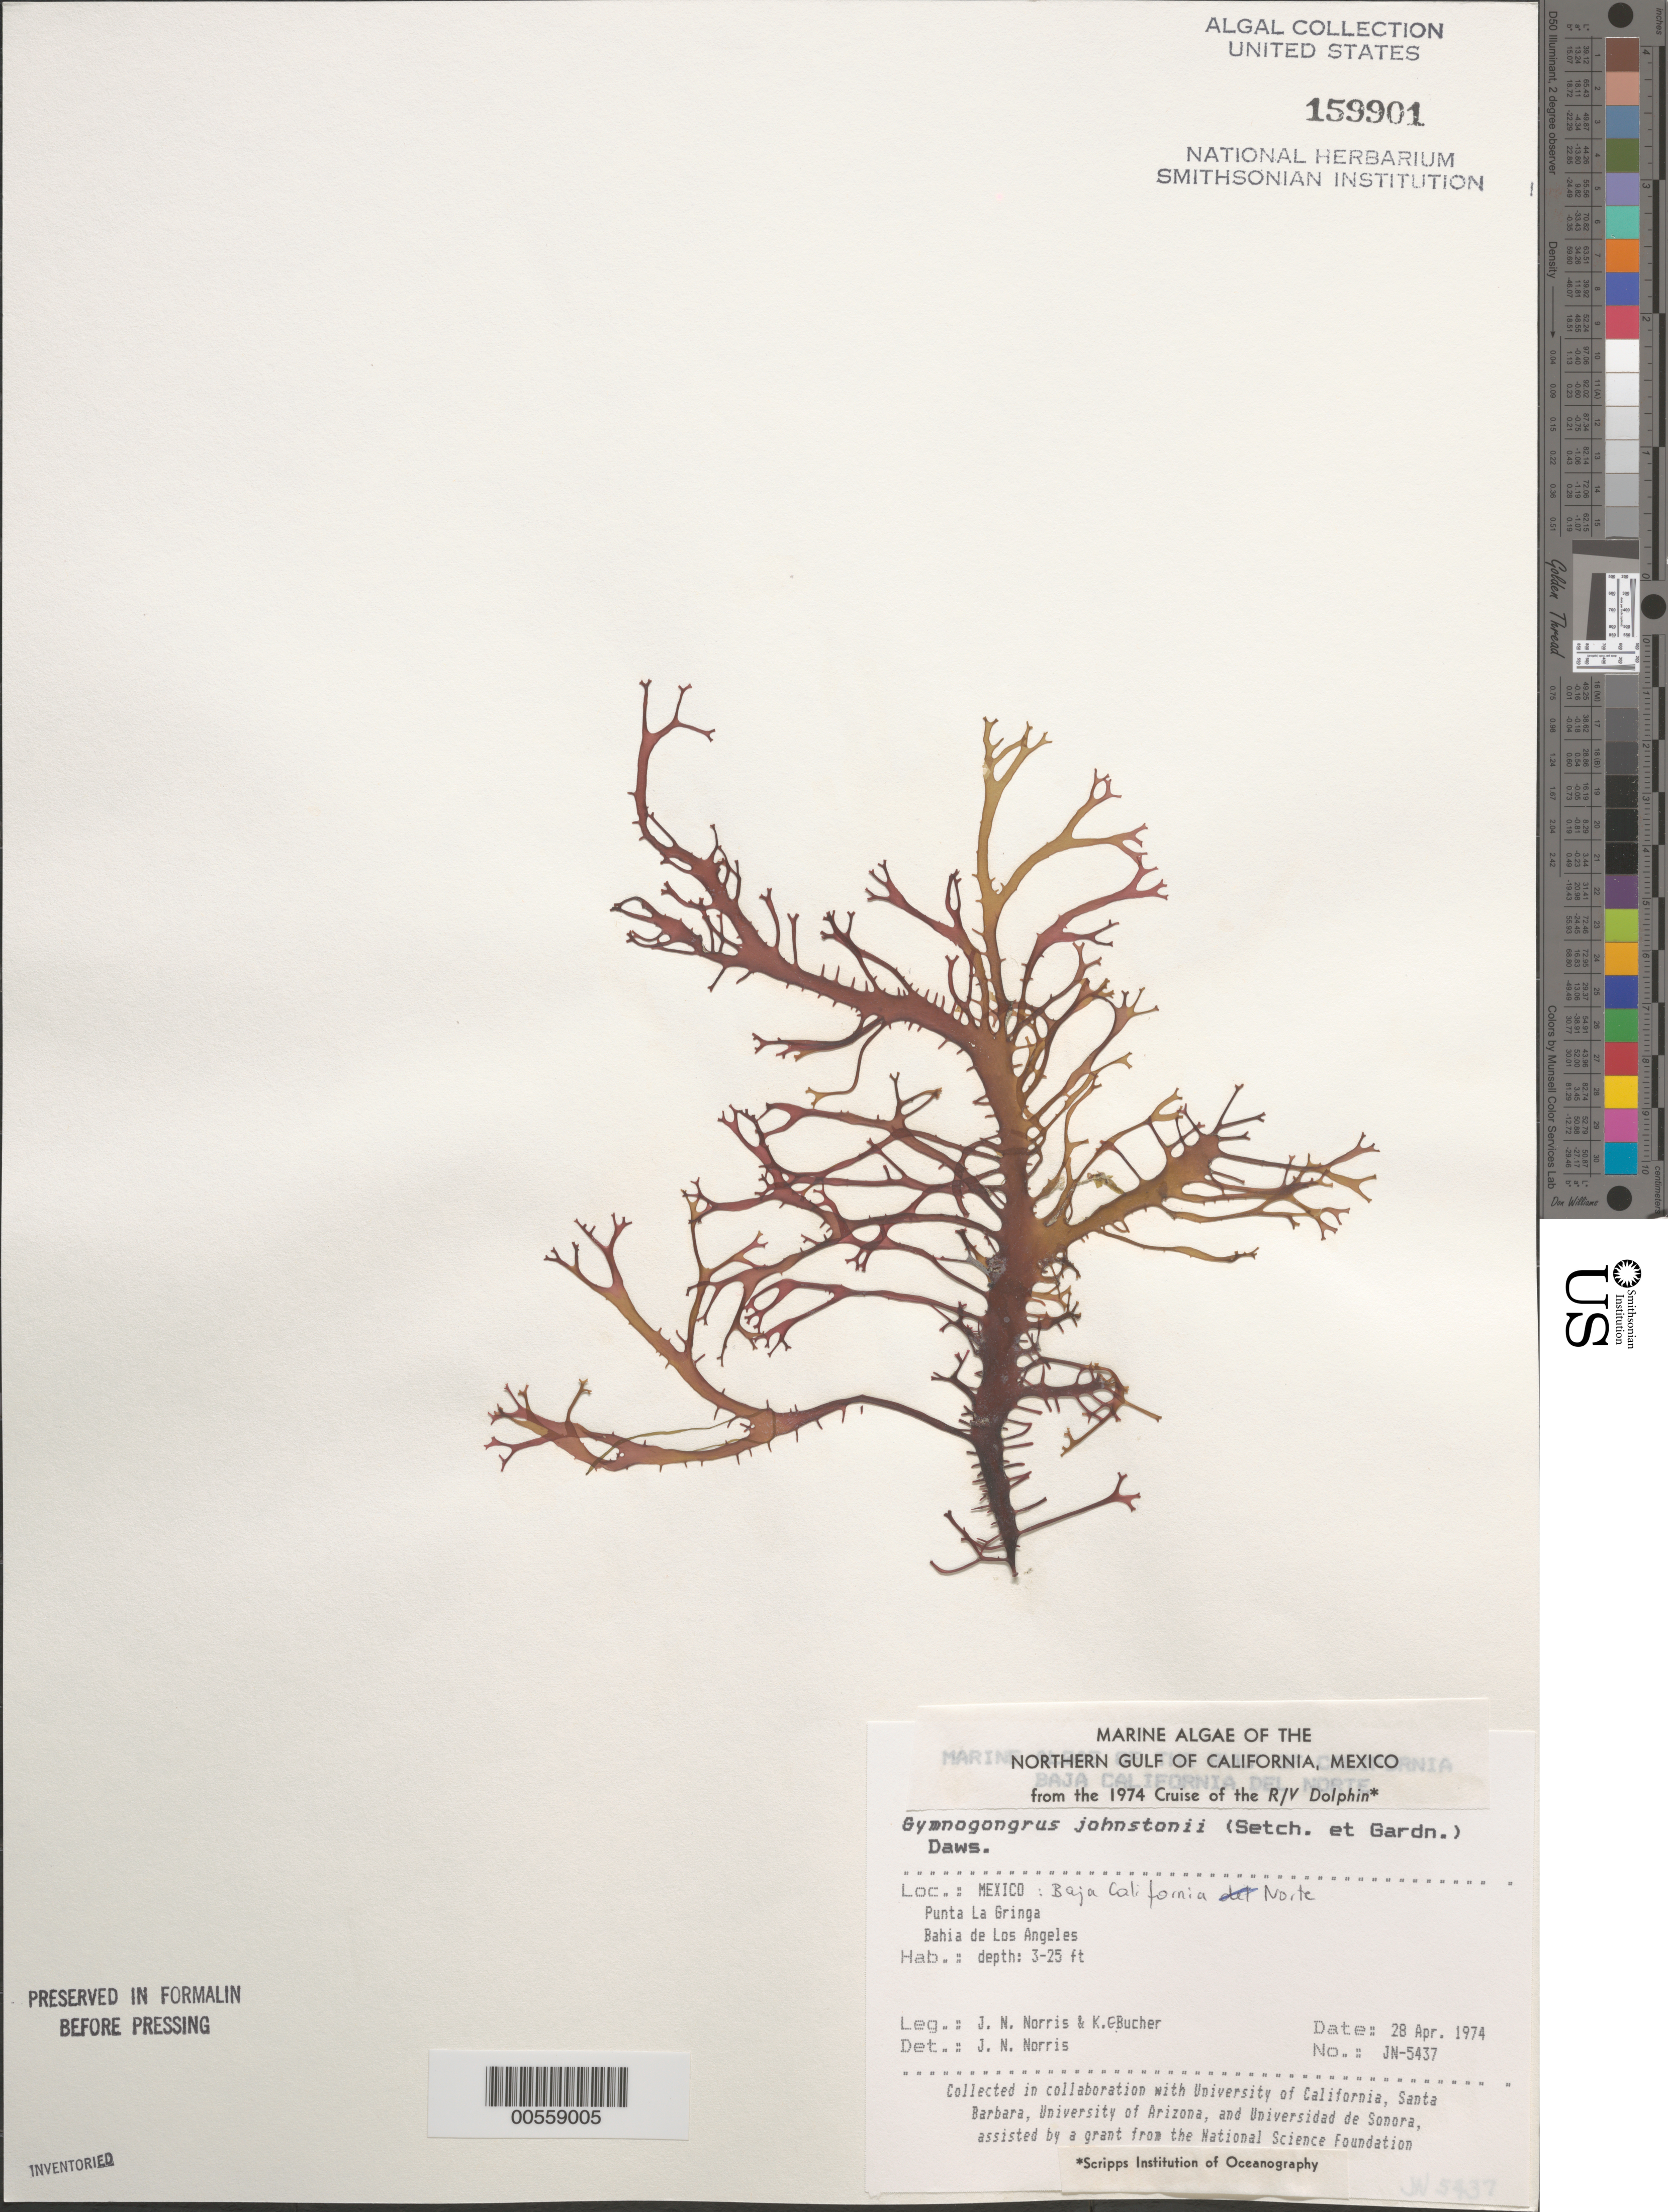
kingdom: Plantae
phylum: Rhodophyta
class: Florideophyceae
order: Gigartinales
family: Phyllophoraceae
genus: Gymnogongrus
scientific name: Gymnogongrus johnstonii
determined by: Norris, James N.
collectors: J. N. Norris & K. E. Bucher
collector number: JN-5437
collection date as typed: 28 Apr 1974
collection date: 1974-04-28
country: Mexico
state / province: Baja California Norte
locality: Punta La Gringa, Bahia de los Angeles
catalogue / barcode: US 159901